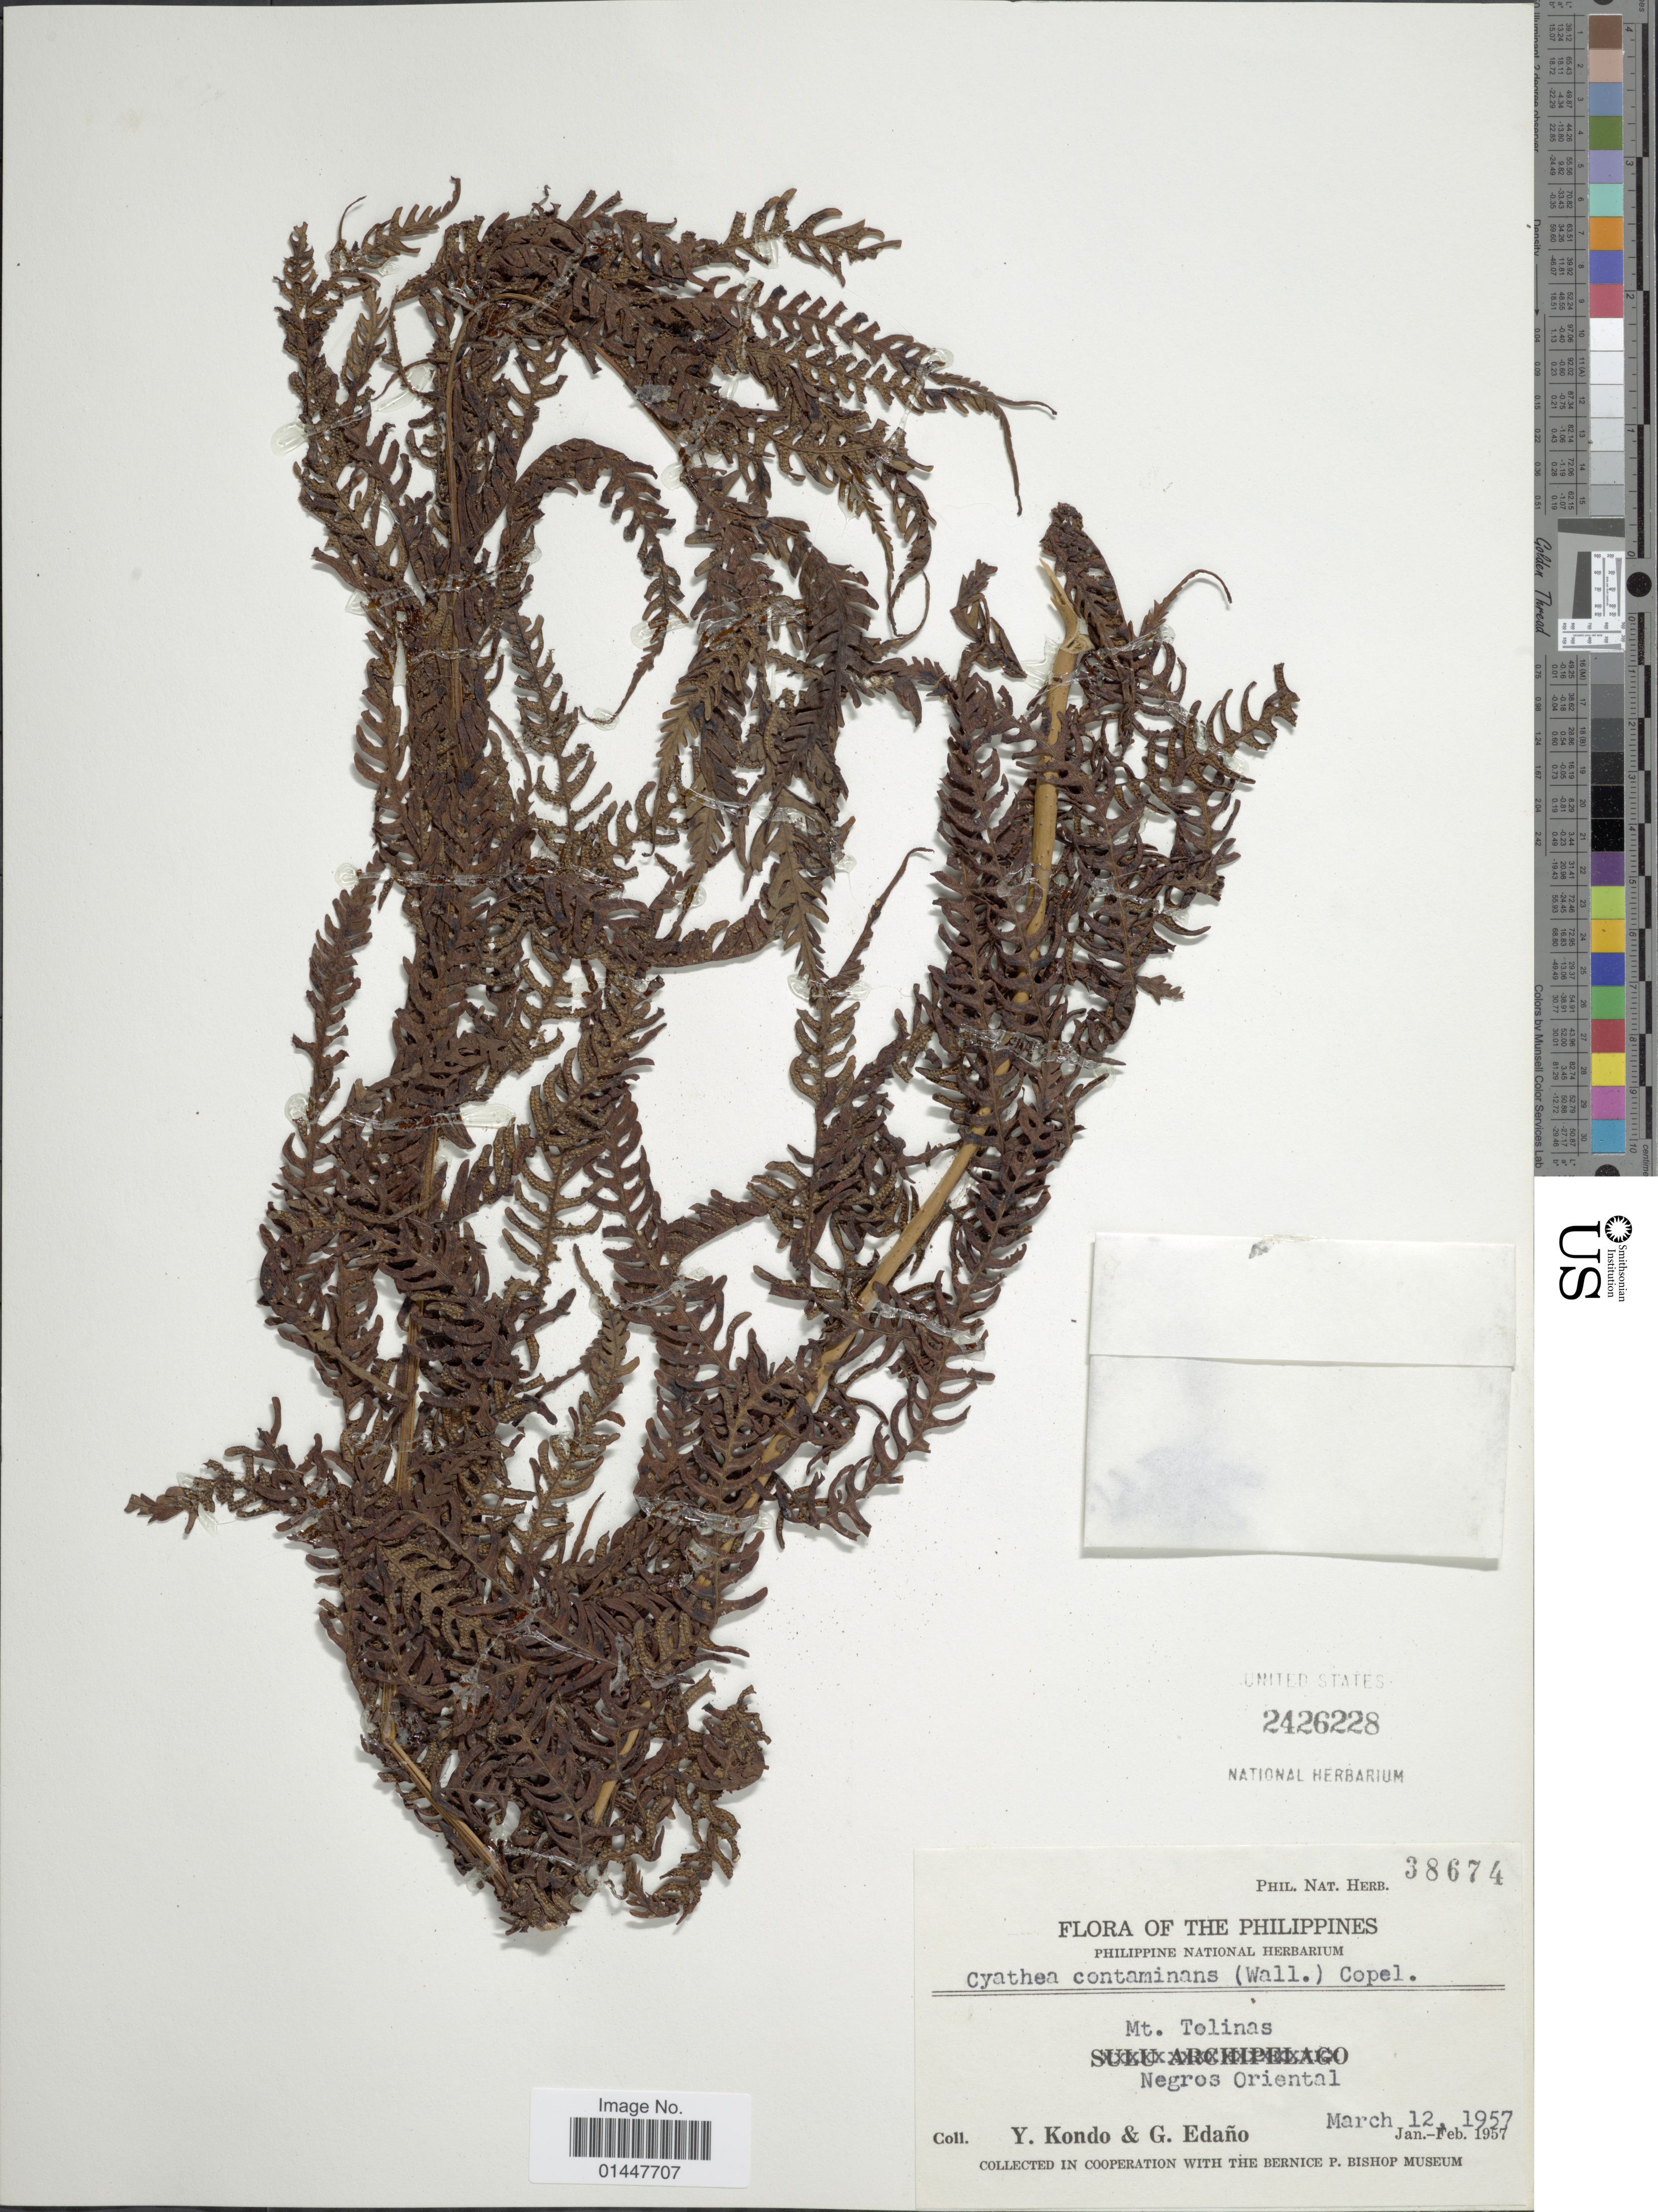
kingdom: Plantae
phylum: Tracheophyta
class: Polypodiopsida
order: Cyatheales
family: Cyatheaceae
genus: Sphaeropteris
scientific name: Sphaeropteris glauca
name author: (Blume) R.M. Tryon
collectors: Y. Kondo & G. Edaño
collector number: Phil. Nat. Herb. 38674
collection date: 1957-03-12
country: Philippines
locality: Mt. Tolinas, Negros Oriental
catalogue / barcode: US 2426228